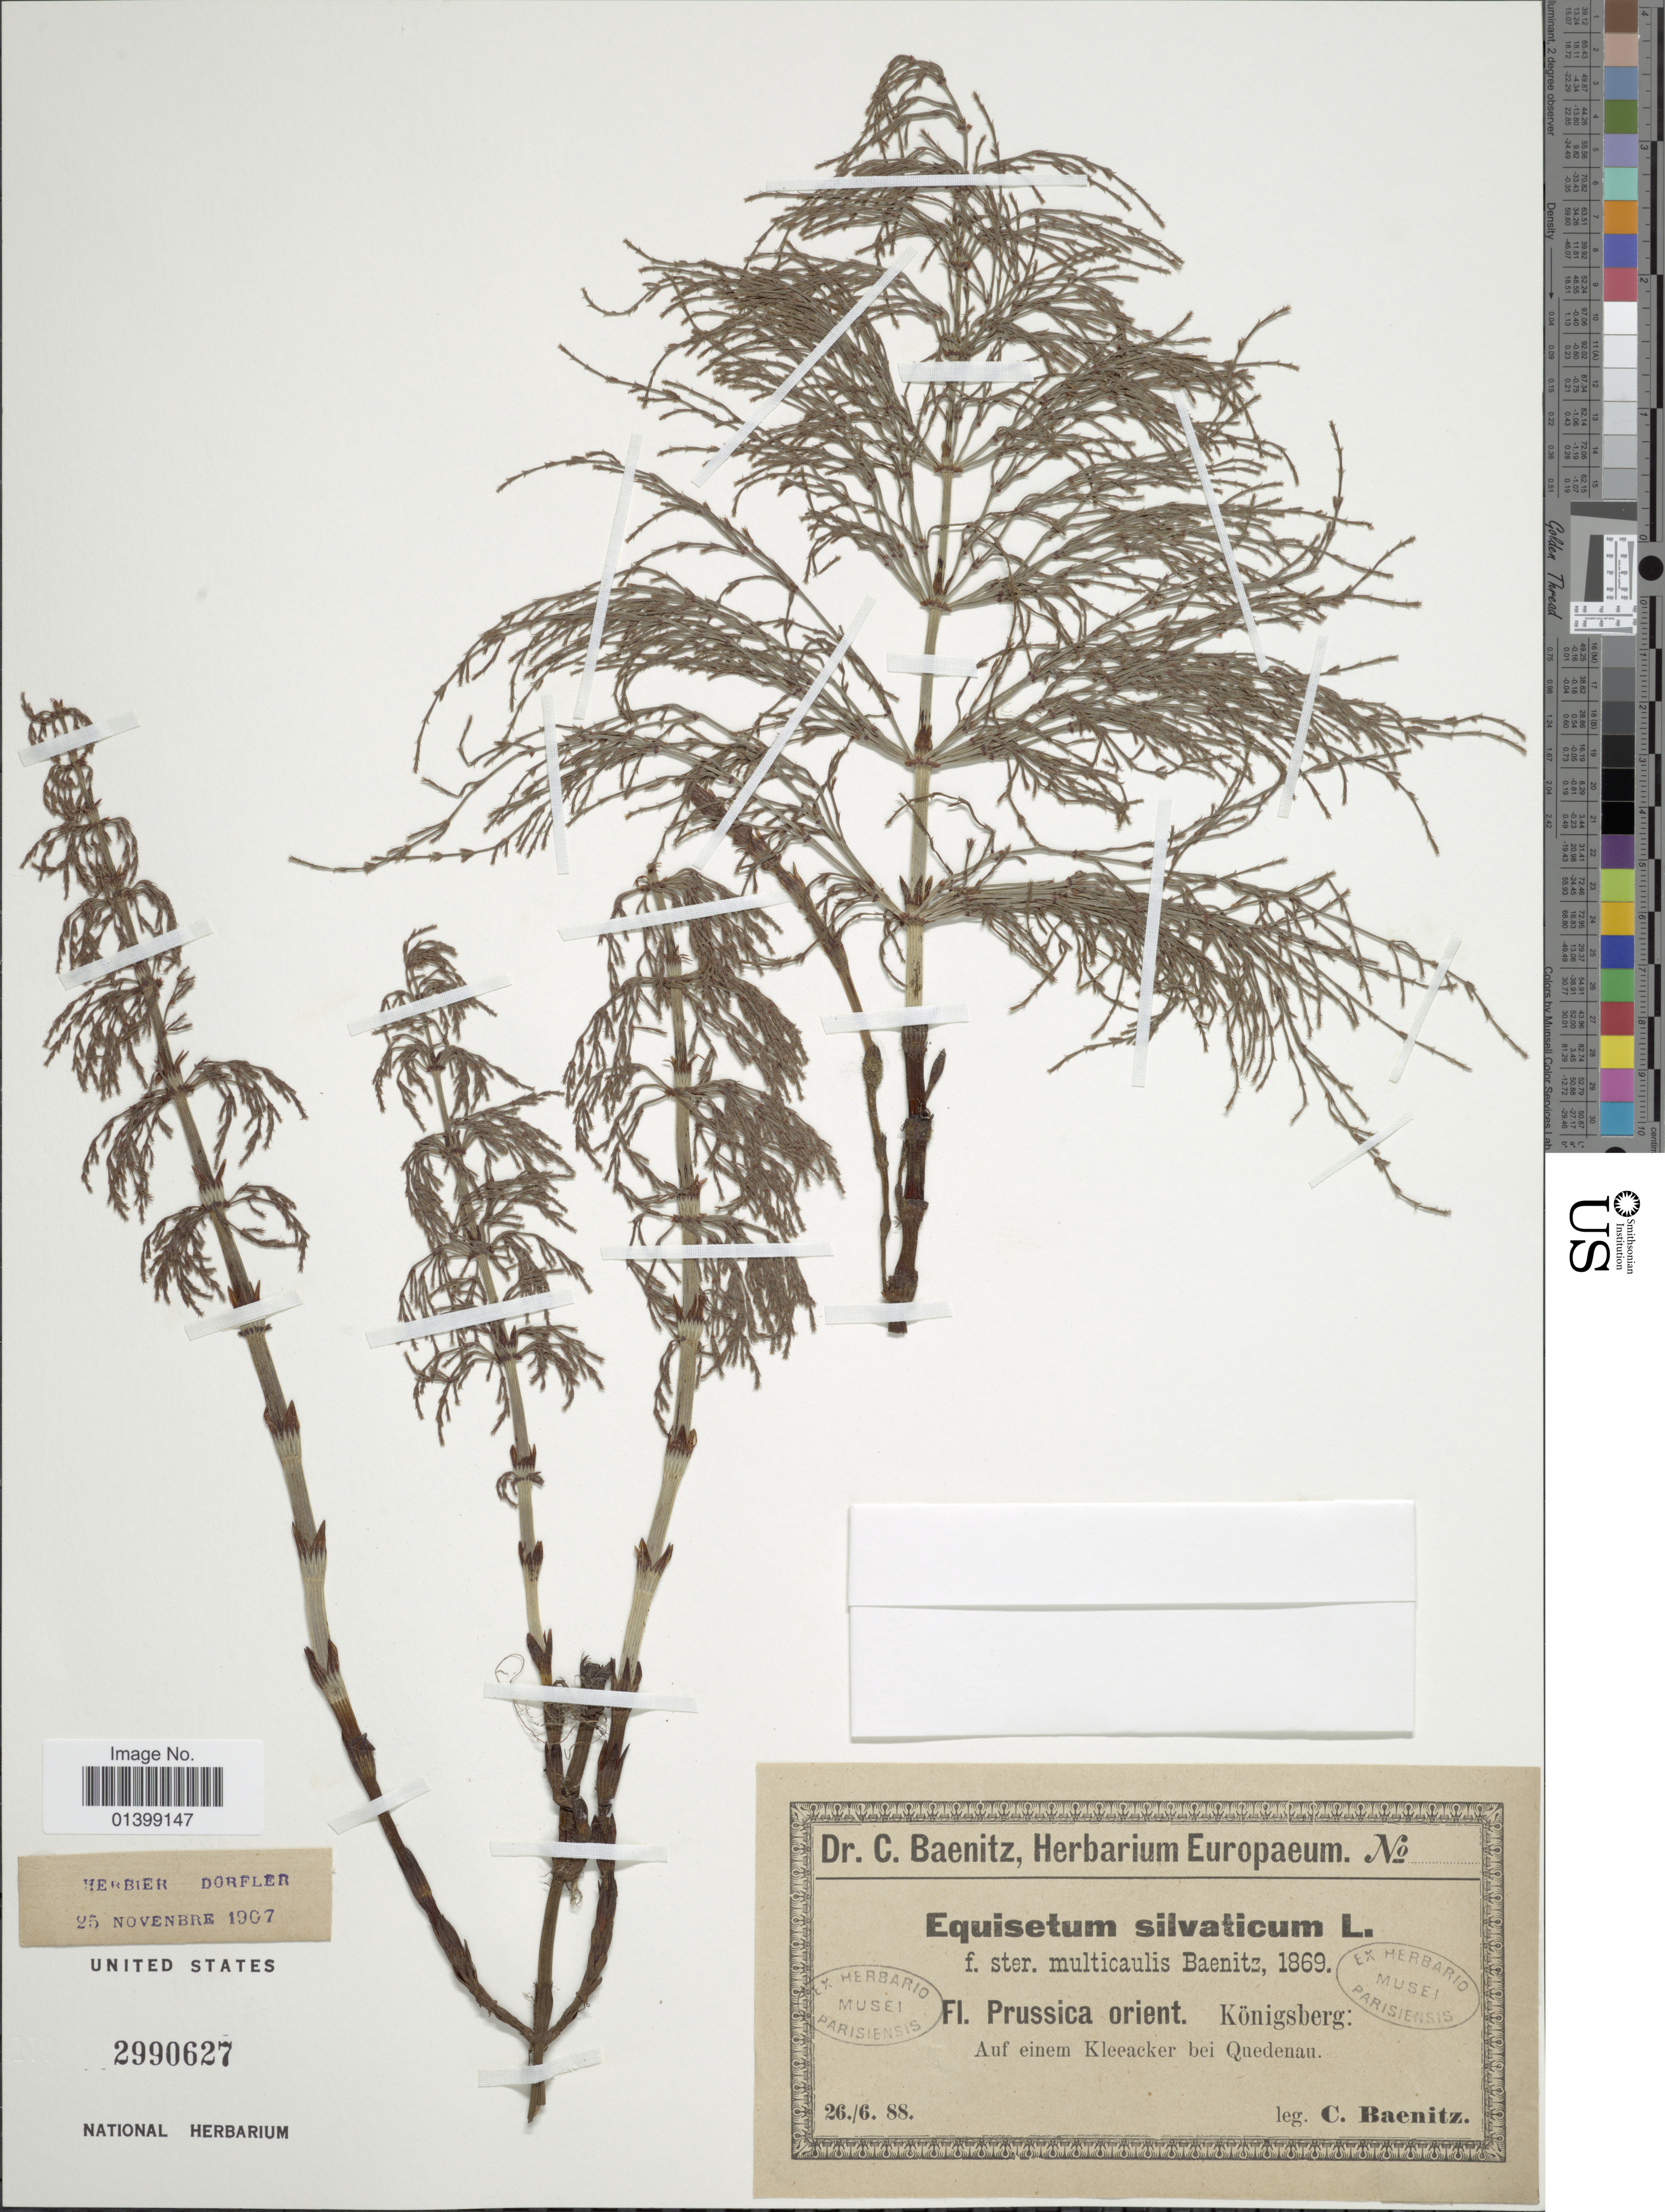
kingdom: Plantae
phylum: Tracheophyta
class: Polypodiopsida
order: Equisetales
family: Equisetaceae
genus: Equisetum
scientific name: Equisetum sylvaticum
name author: L.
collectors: C. G. Baenitz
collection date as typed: Transcribed d/m/y: 26/6/88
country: Russian Federation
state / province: Kaliningrad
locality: Prussica orient. Königsberg: Auf einem Kleeacker bei Quedenau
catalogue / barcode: US 2990627